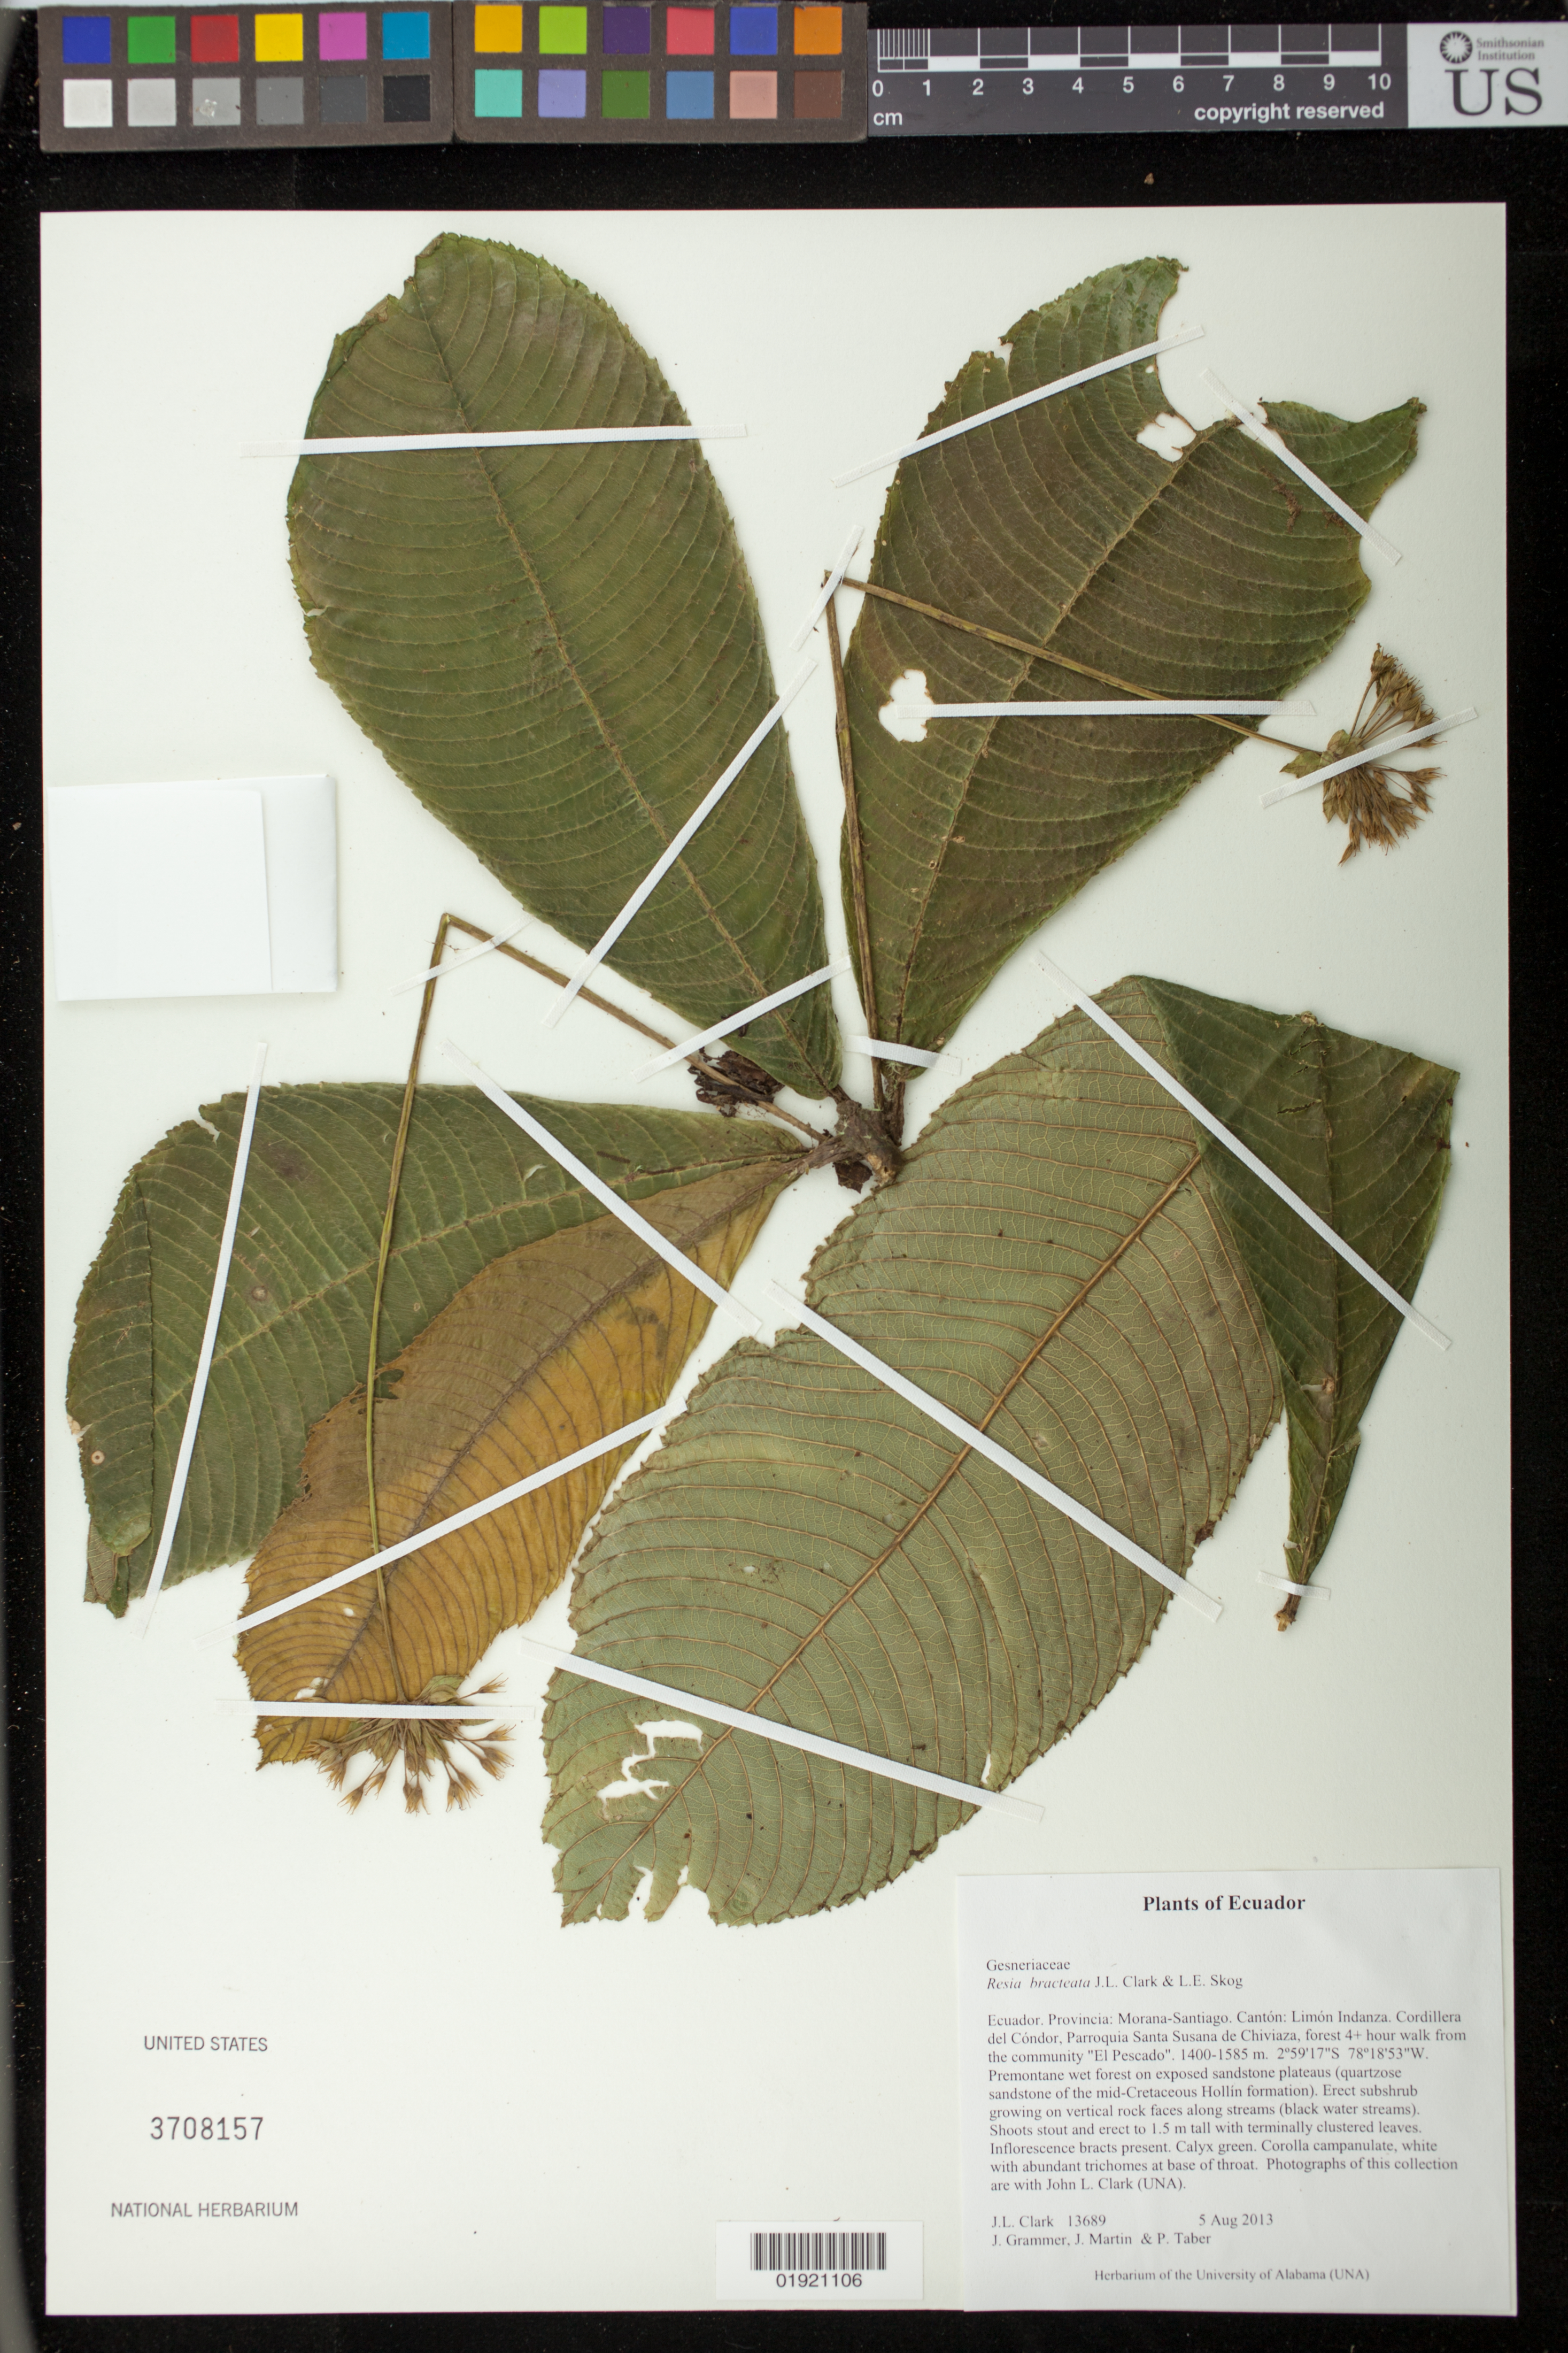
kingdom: Plantae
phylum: Tracheophyta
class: Magnoliopsida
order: Lamiales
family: Gesneriaceae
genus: Resia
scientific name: Resia bracteata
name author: (L.E. Skog & de Jesus) Fern. Alonso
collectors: J. L. Clark, J. Grammer, J. Martin & P. Taber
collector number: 13689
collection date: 2013-08-05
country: Ecuador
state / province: Morona-Santiago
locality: Canton: Limon Indanza. Cordillera del Condor, Parroquia Santa Susana de Chiviaza, forest 4+ hours walk from the community "El Pescado".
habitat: Premontane wet forest on exposed sandstone plateuas (quartzose sandstone of the mid-Cretaceous Hollin formation).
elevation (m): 1400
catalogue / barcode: US 3708157